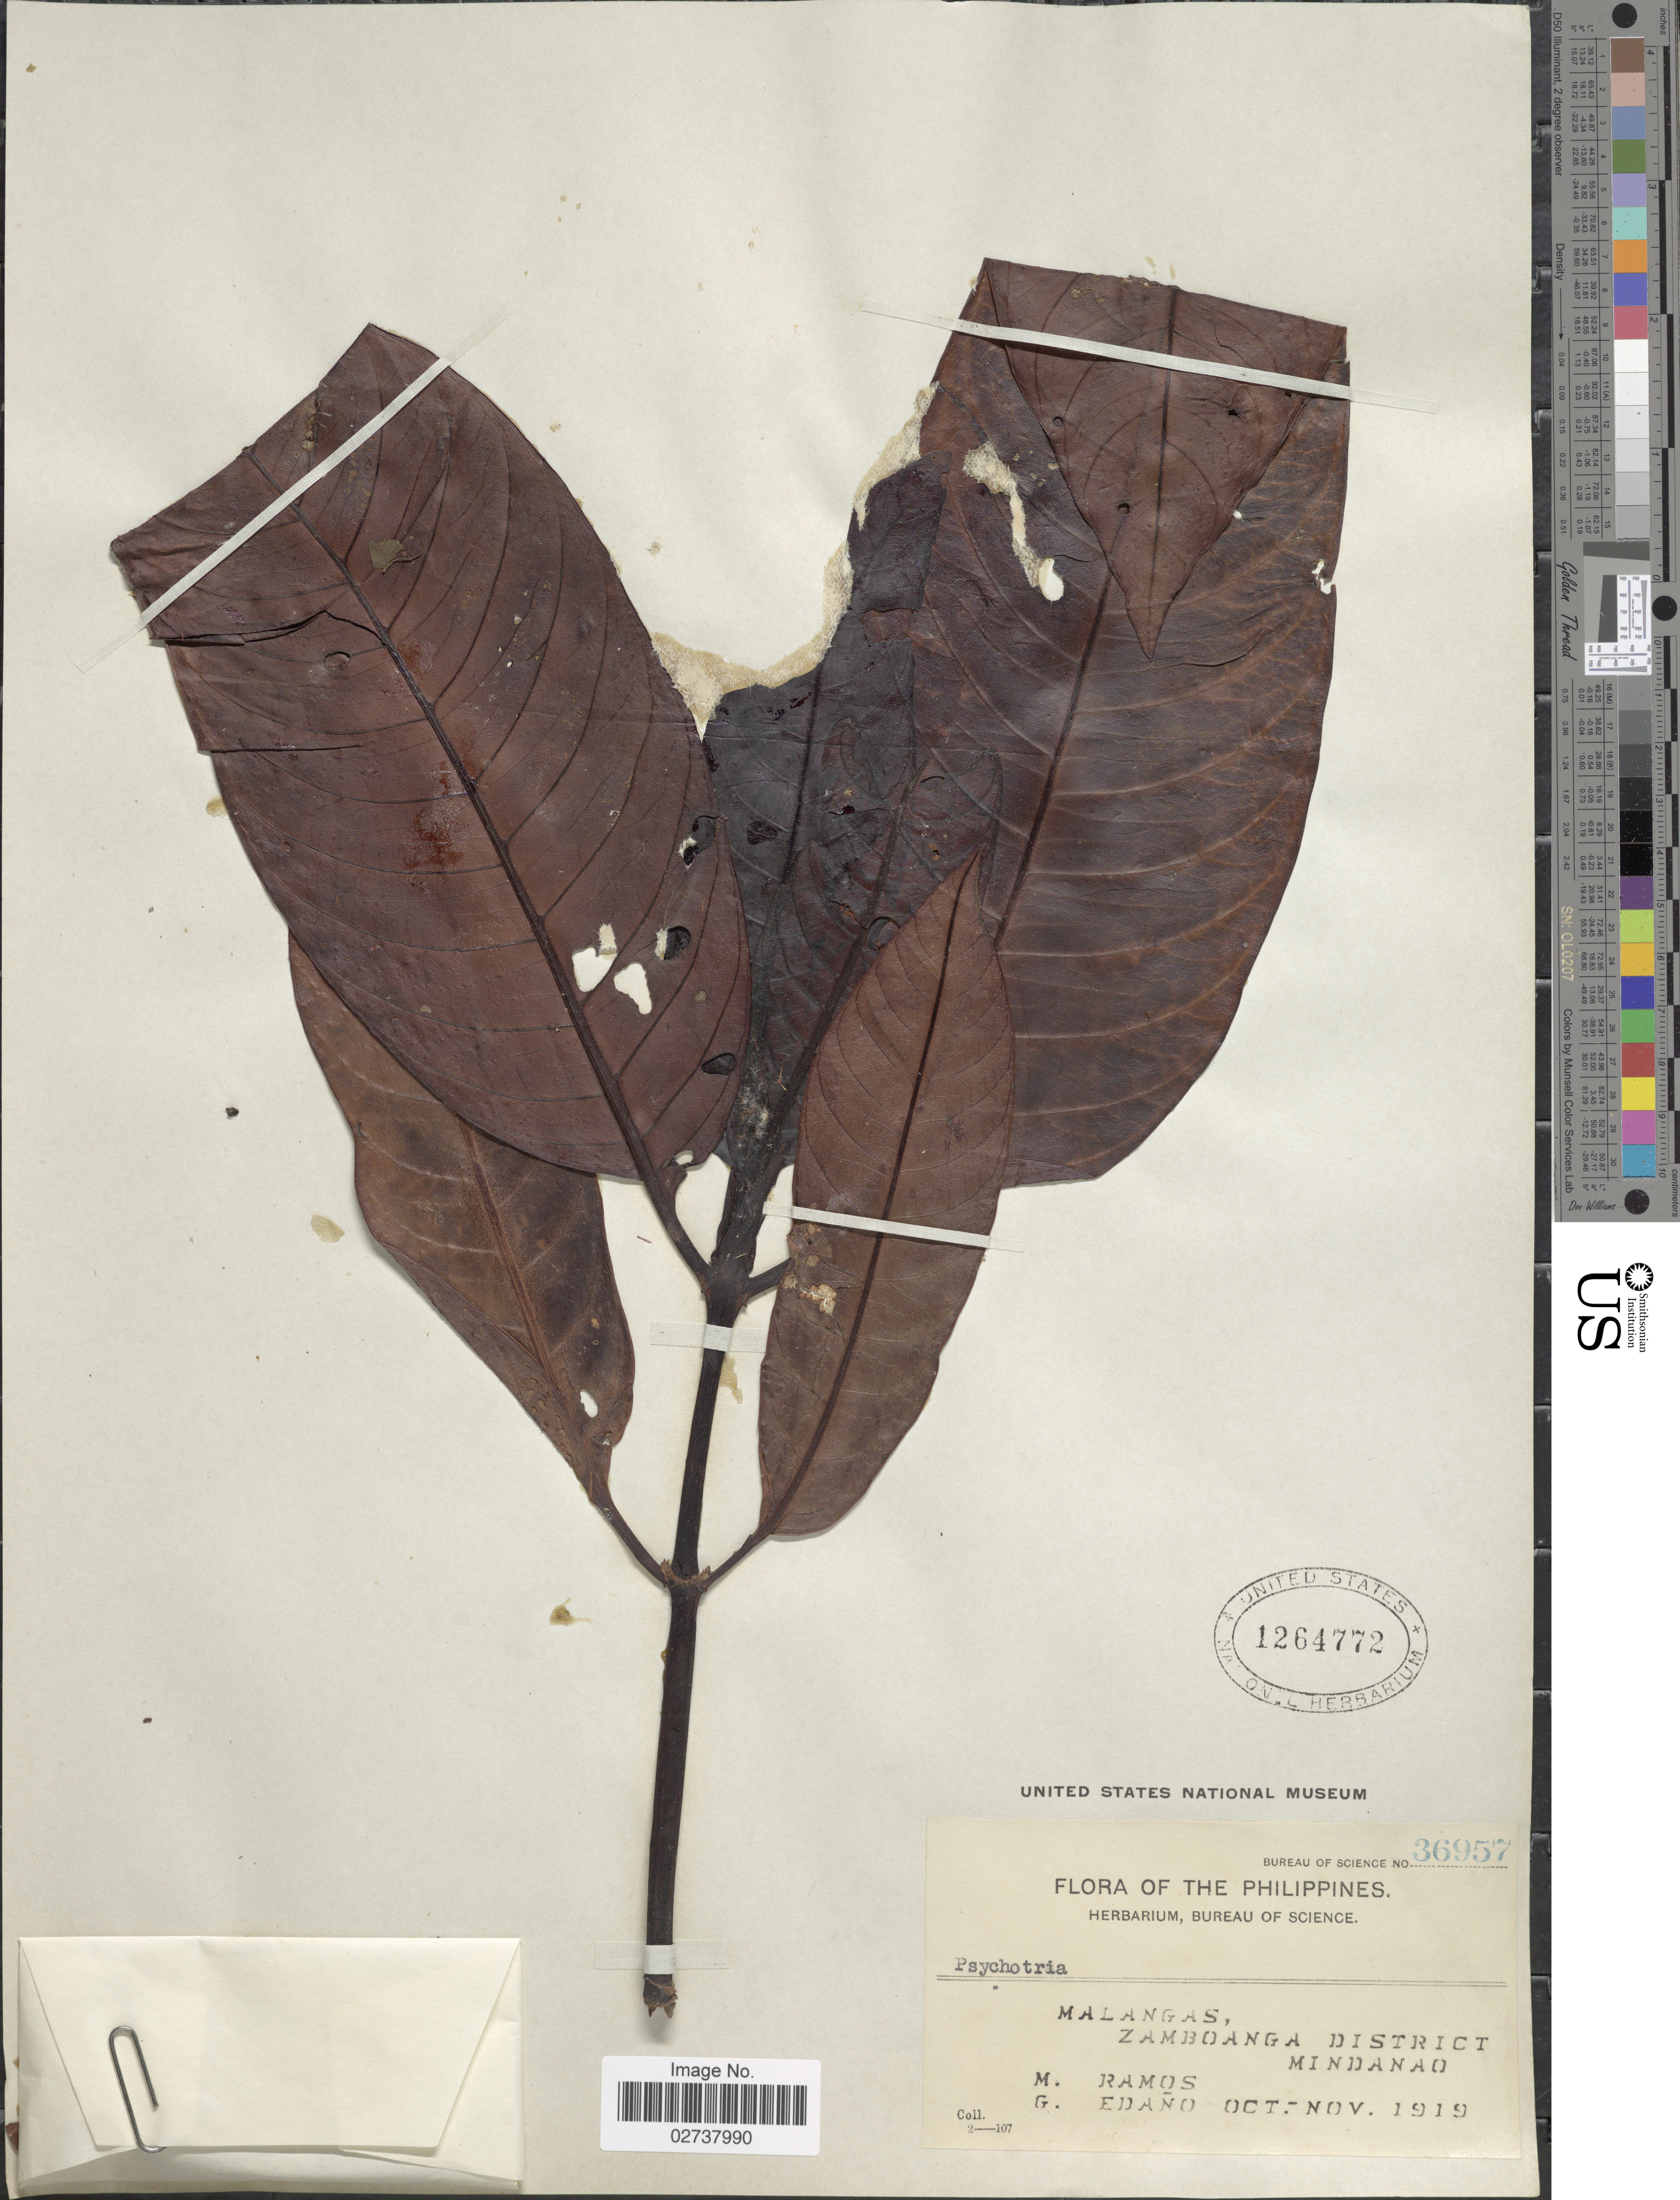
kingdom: Plantae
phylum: Tracheophyta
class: Magnoliopsida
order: Gentianales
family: Rubiaceae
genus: Psychotria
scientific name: Psychotria sp.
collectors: M. Ramos & G. Edaño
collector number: Bureau of Science 36957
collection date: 1919-10/1919-11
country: Philippines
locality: Malangas, Zamboanga District. Mindanao.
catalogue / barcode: US 1264772